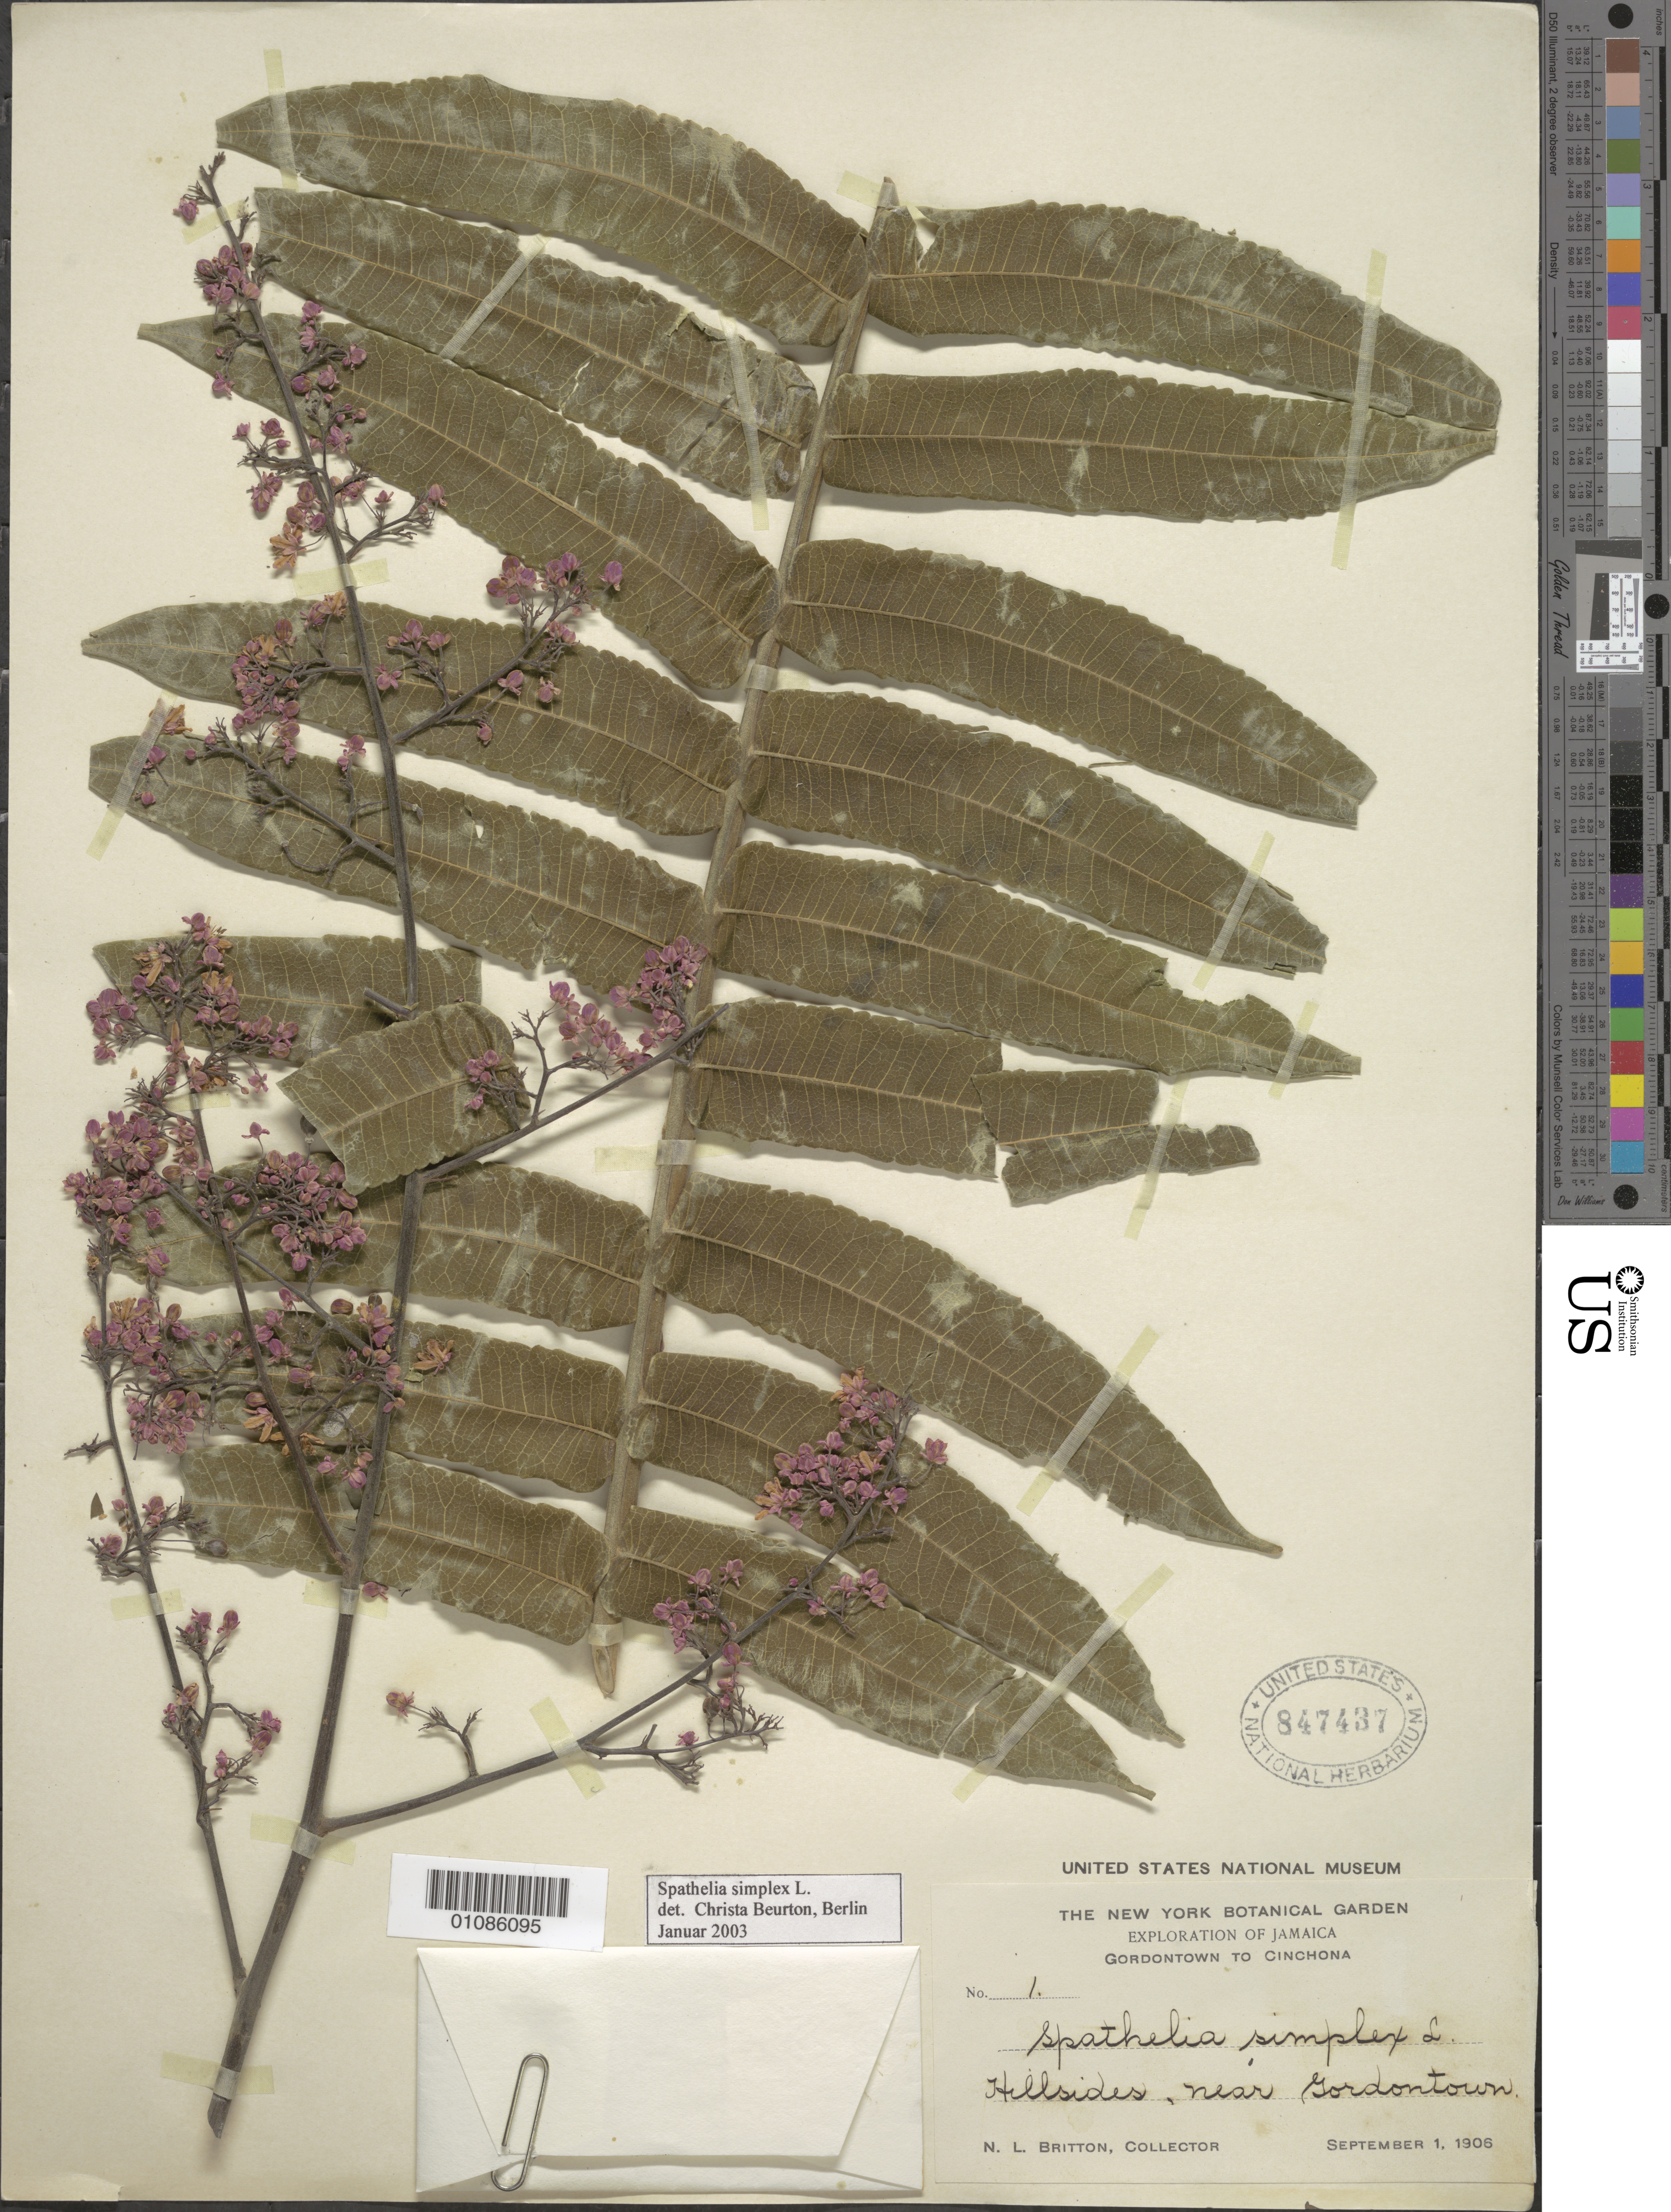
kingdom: Plantae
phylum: Tracheophyta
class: Magnoliopsida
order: Sapindales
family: Rutaceae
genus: Spathelia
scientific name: Spathelia sorbifolia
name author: L.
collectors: N. Britton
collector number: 1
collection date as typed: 01 Sep 1906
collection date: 1906-09-01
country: Jamaica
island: Jamaica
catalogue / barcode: US 847437